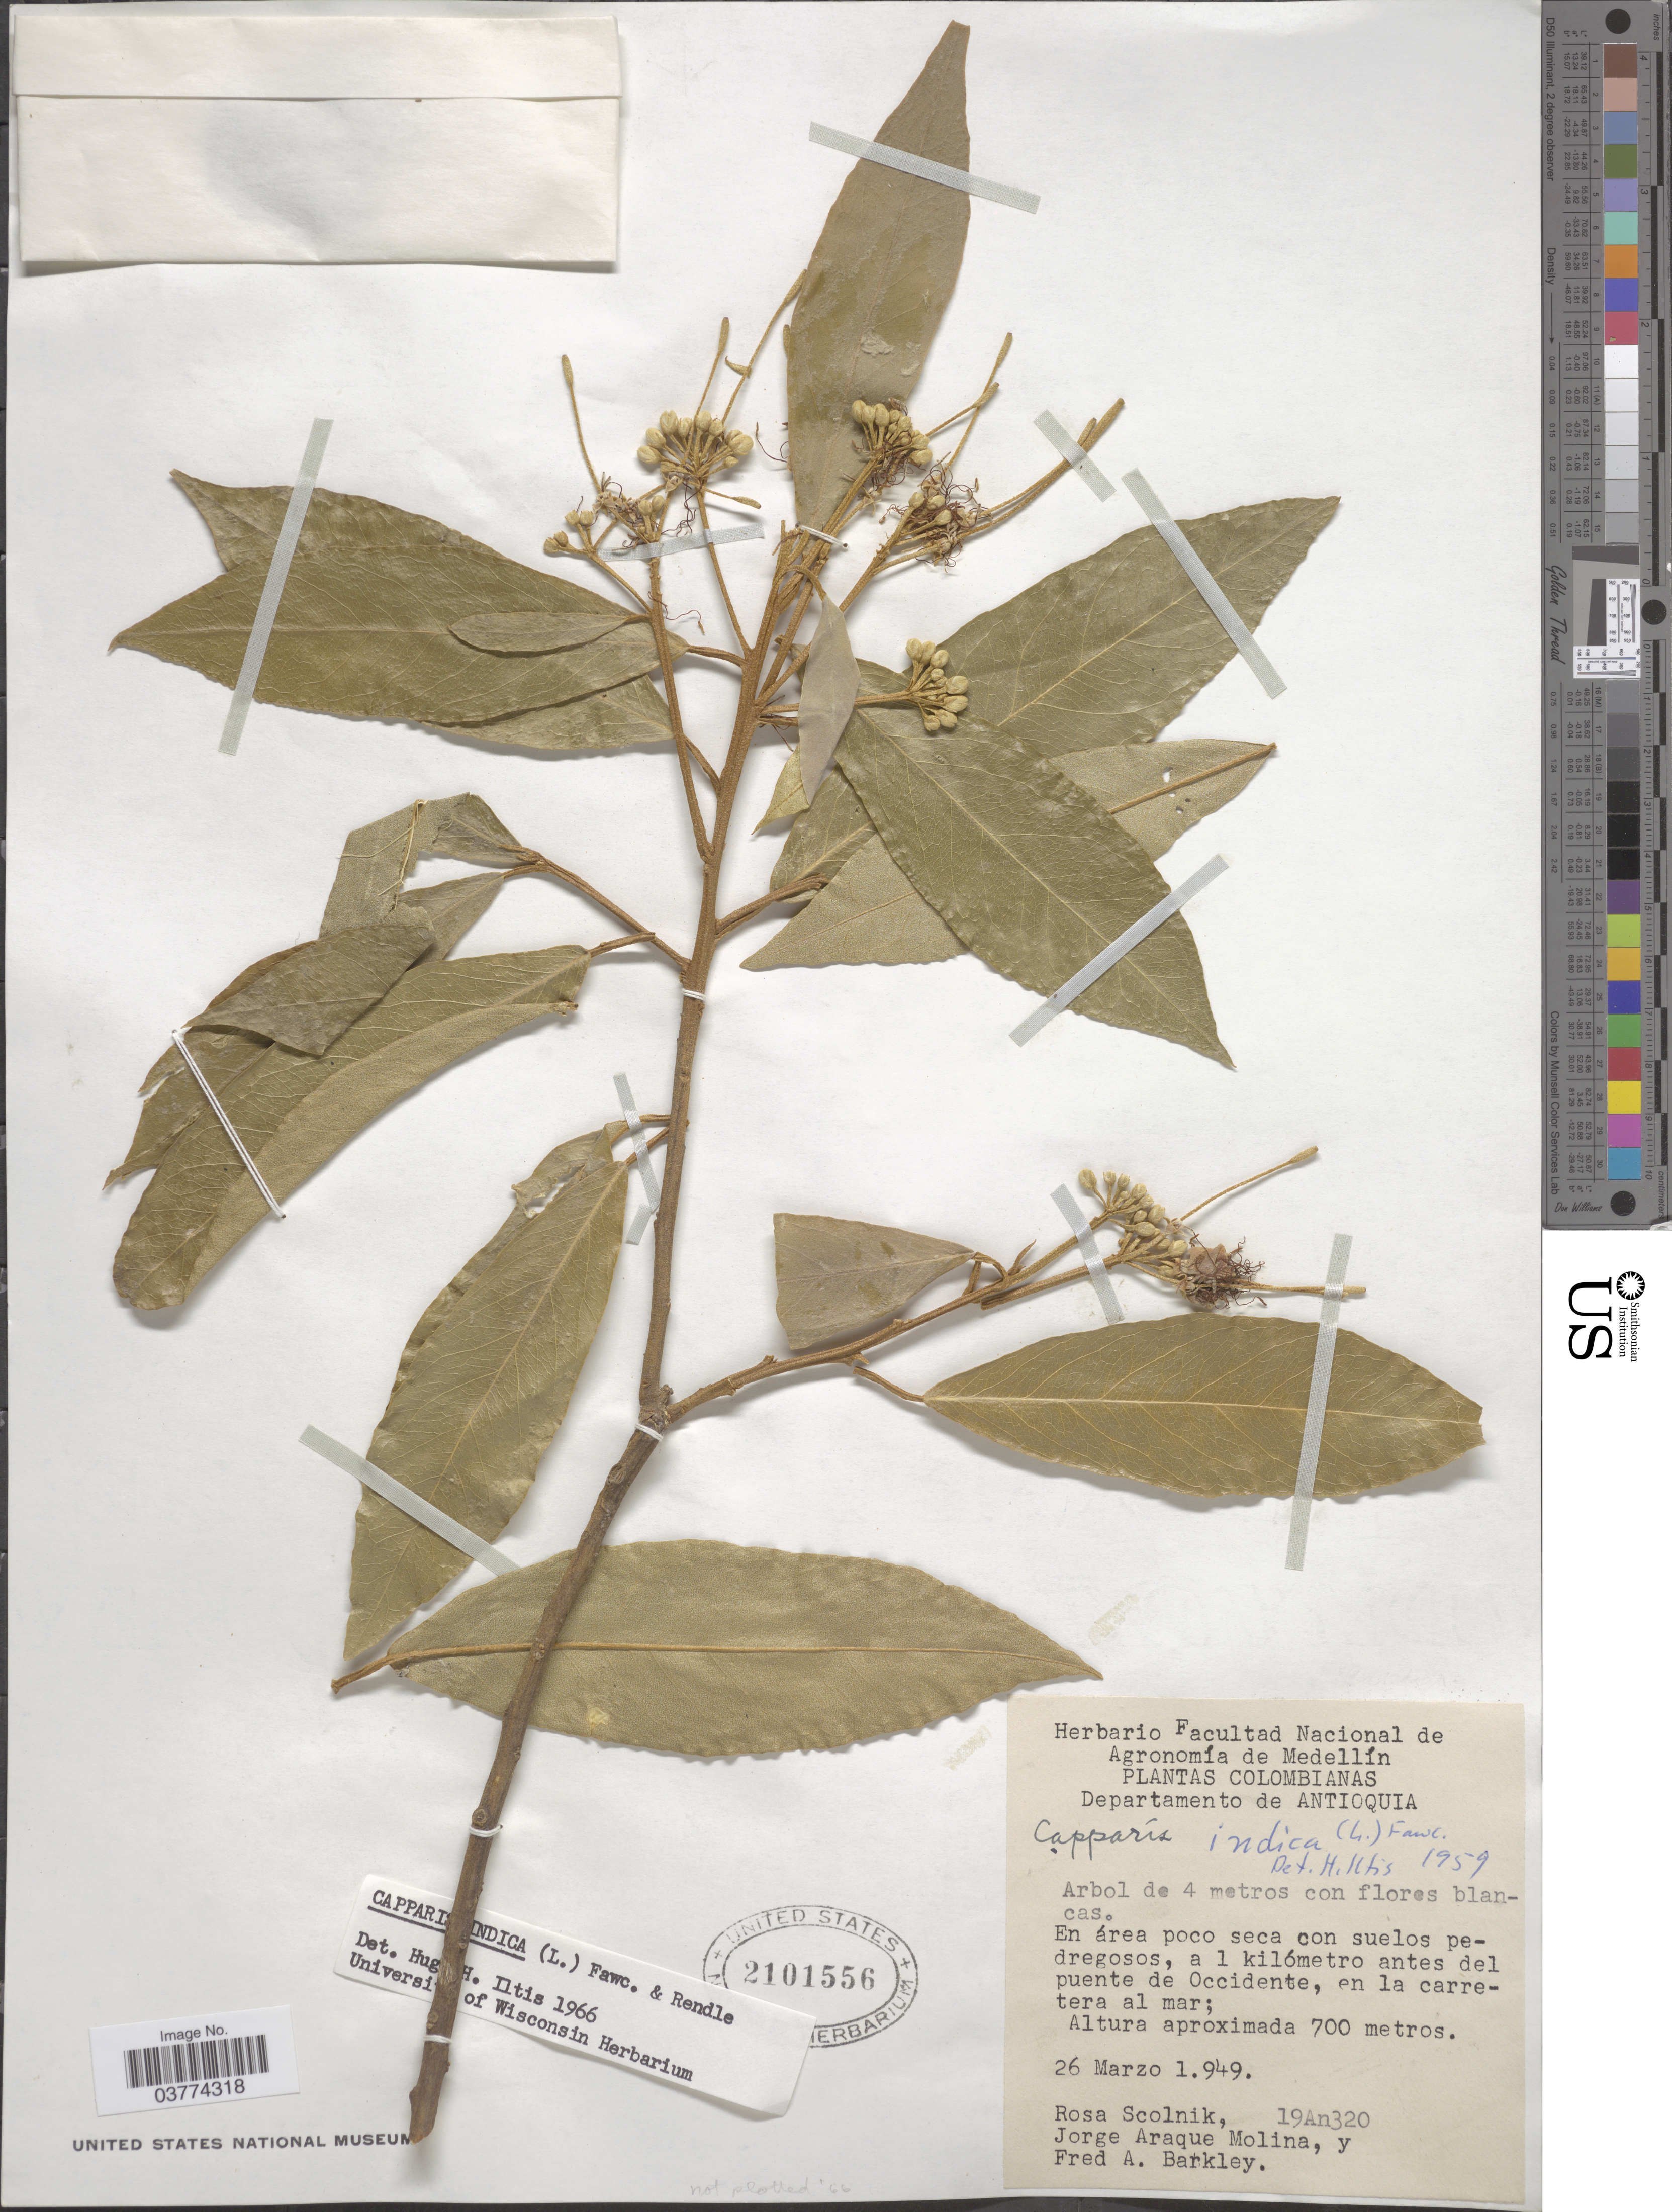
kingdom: Plantae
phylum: Tracheophyta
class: Magnoliopsida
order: Brassicales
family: Capparaceae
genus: Quadrella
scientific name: Quadrella indica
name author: (L.) Iltis & Cornejo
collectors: R. Scolnik, J. A. Molina & F. A. Barkley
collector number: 19An320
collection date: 1949-03-26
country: Colombia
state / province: Antioquia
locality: Departamento de Antioquia. A 1 kilómetro antes del puente de Occidente, en la carretera al mar.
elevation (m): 700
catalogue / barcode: US 2101556